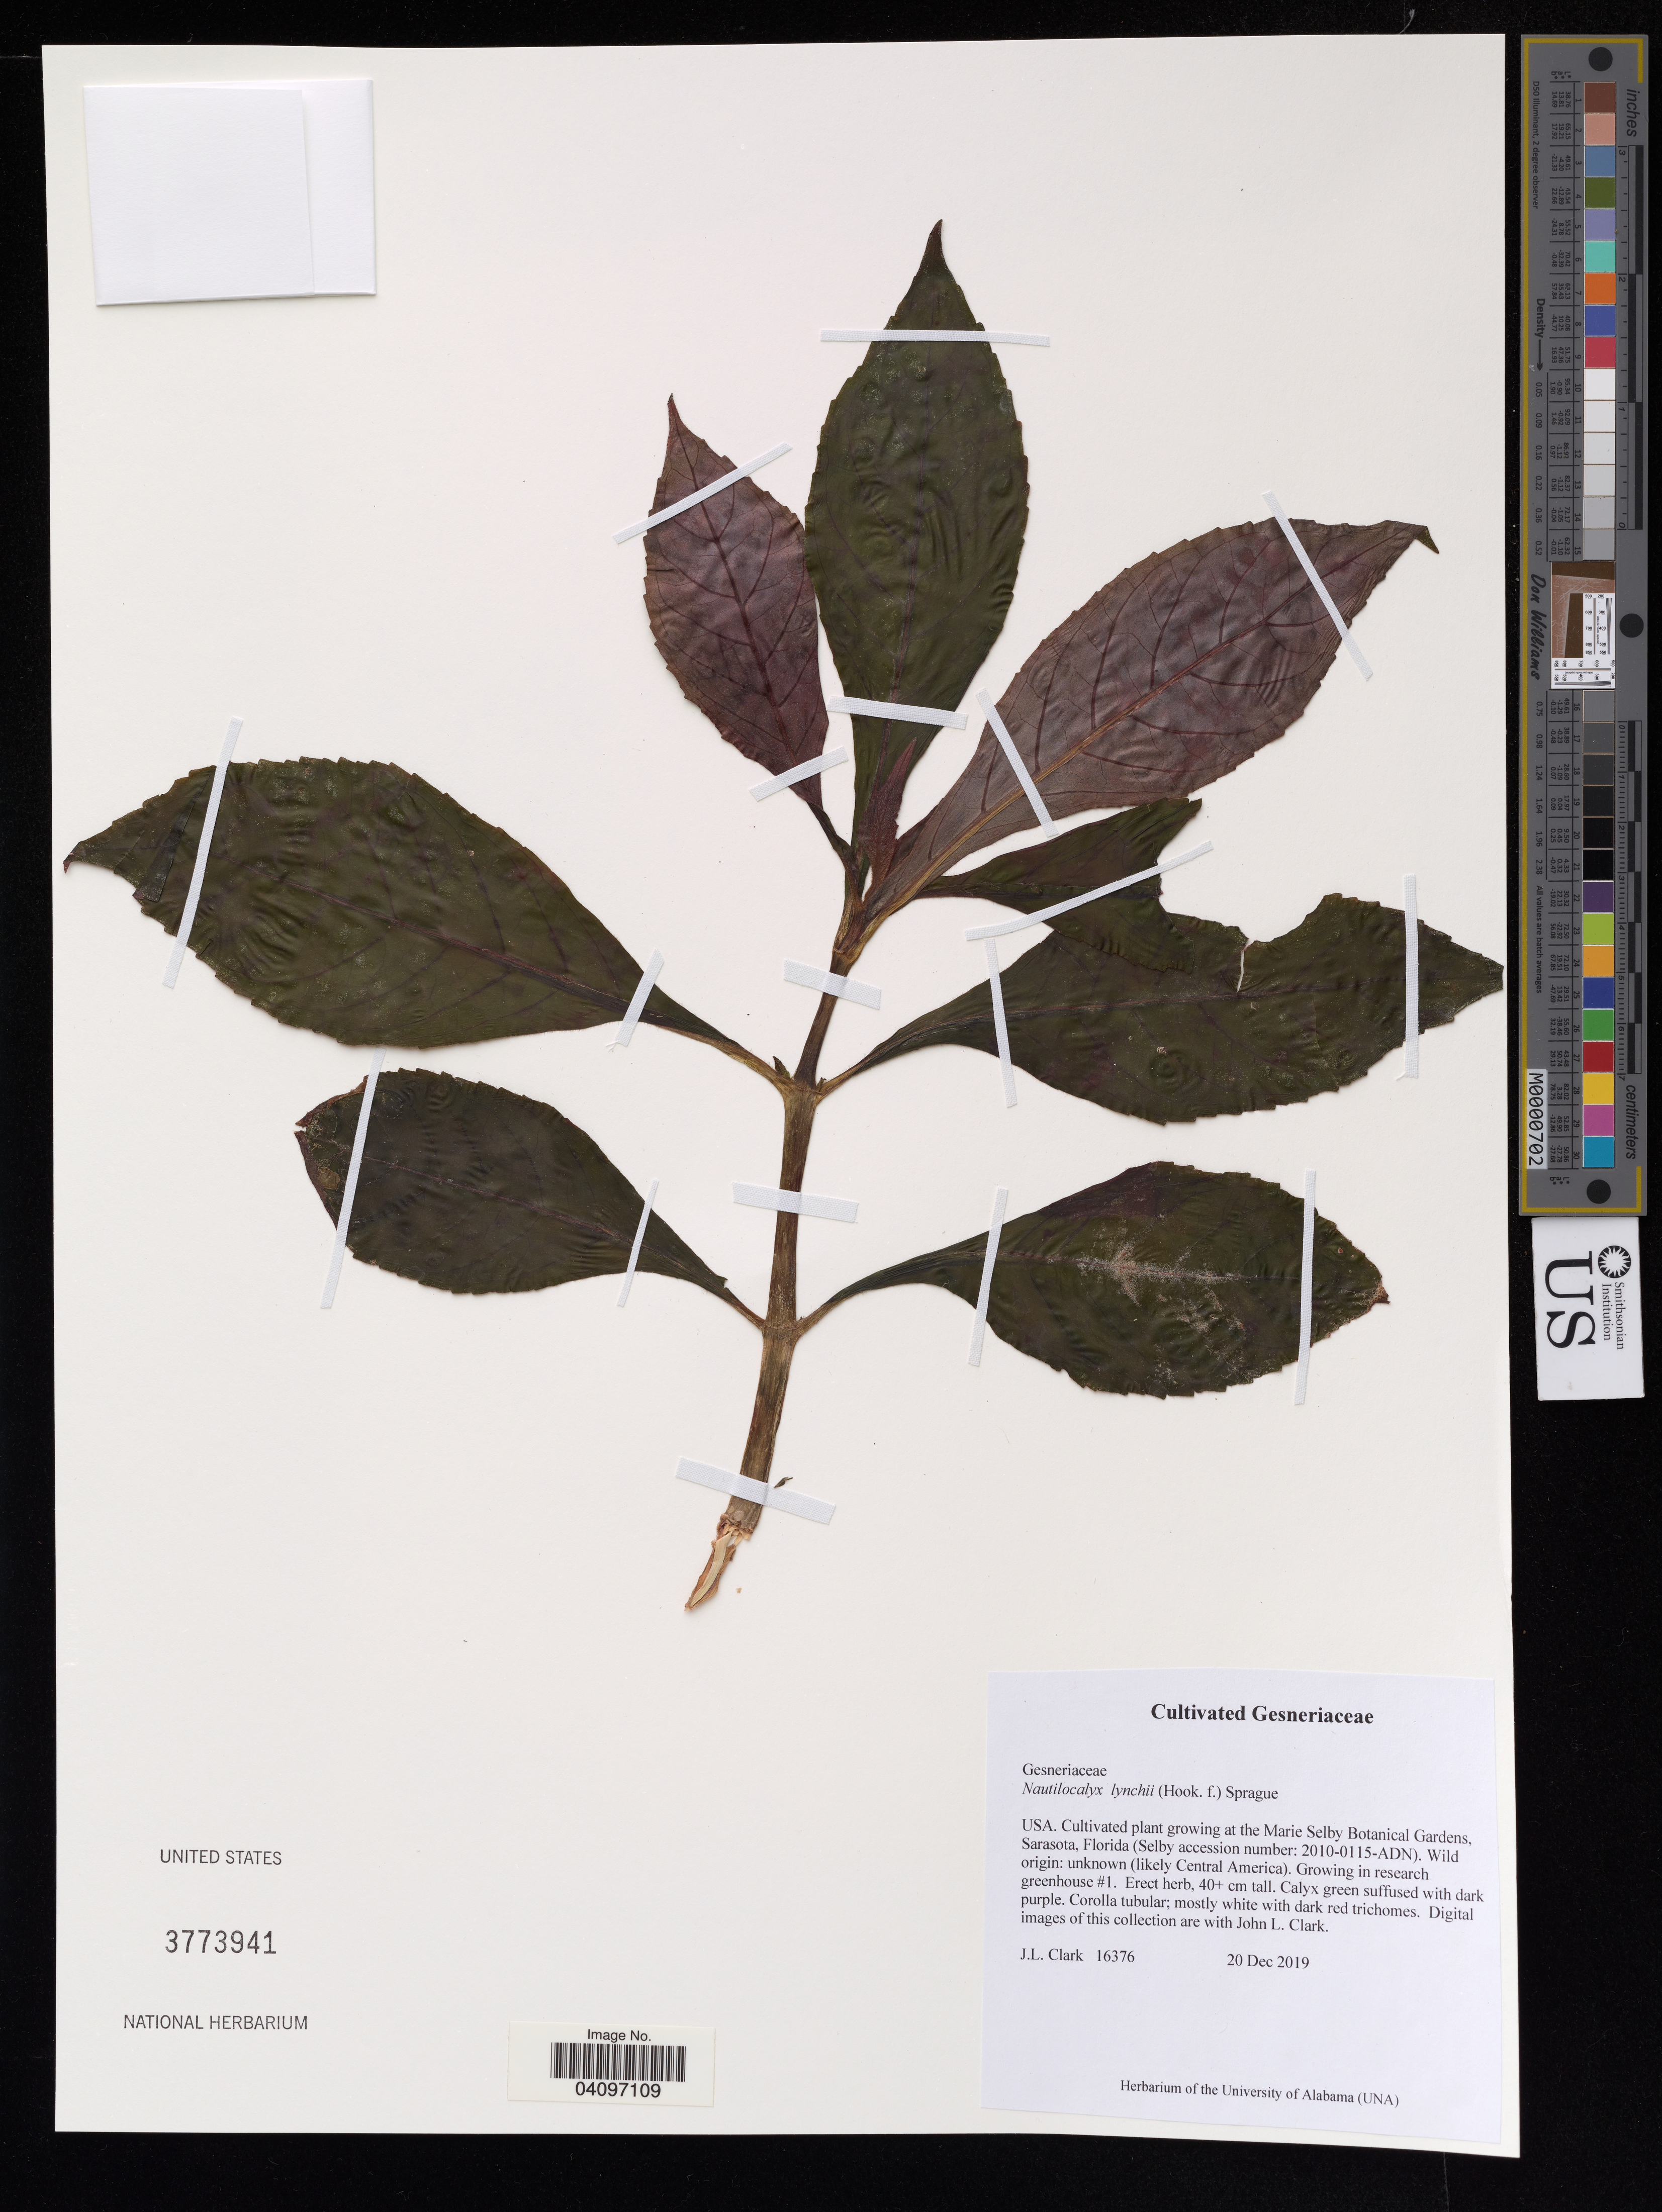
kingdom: Plantae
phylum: Tracheophyta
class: Magnoliopsida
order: Lamiales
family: Gesneriaceae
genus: Nautilocalyx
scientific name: Nautilocalyx lynchii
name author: (Hook. f.) Sprague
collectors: J. Clark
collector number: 16376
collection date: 2019-12-20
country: United States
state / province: Florida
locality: Sarasota.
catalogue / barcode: US 3773941